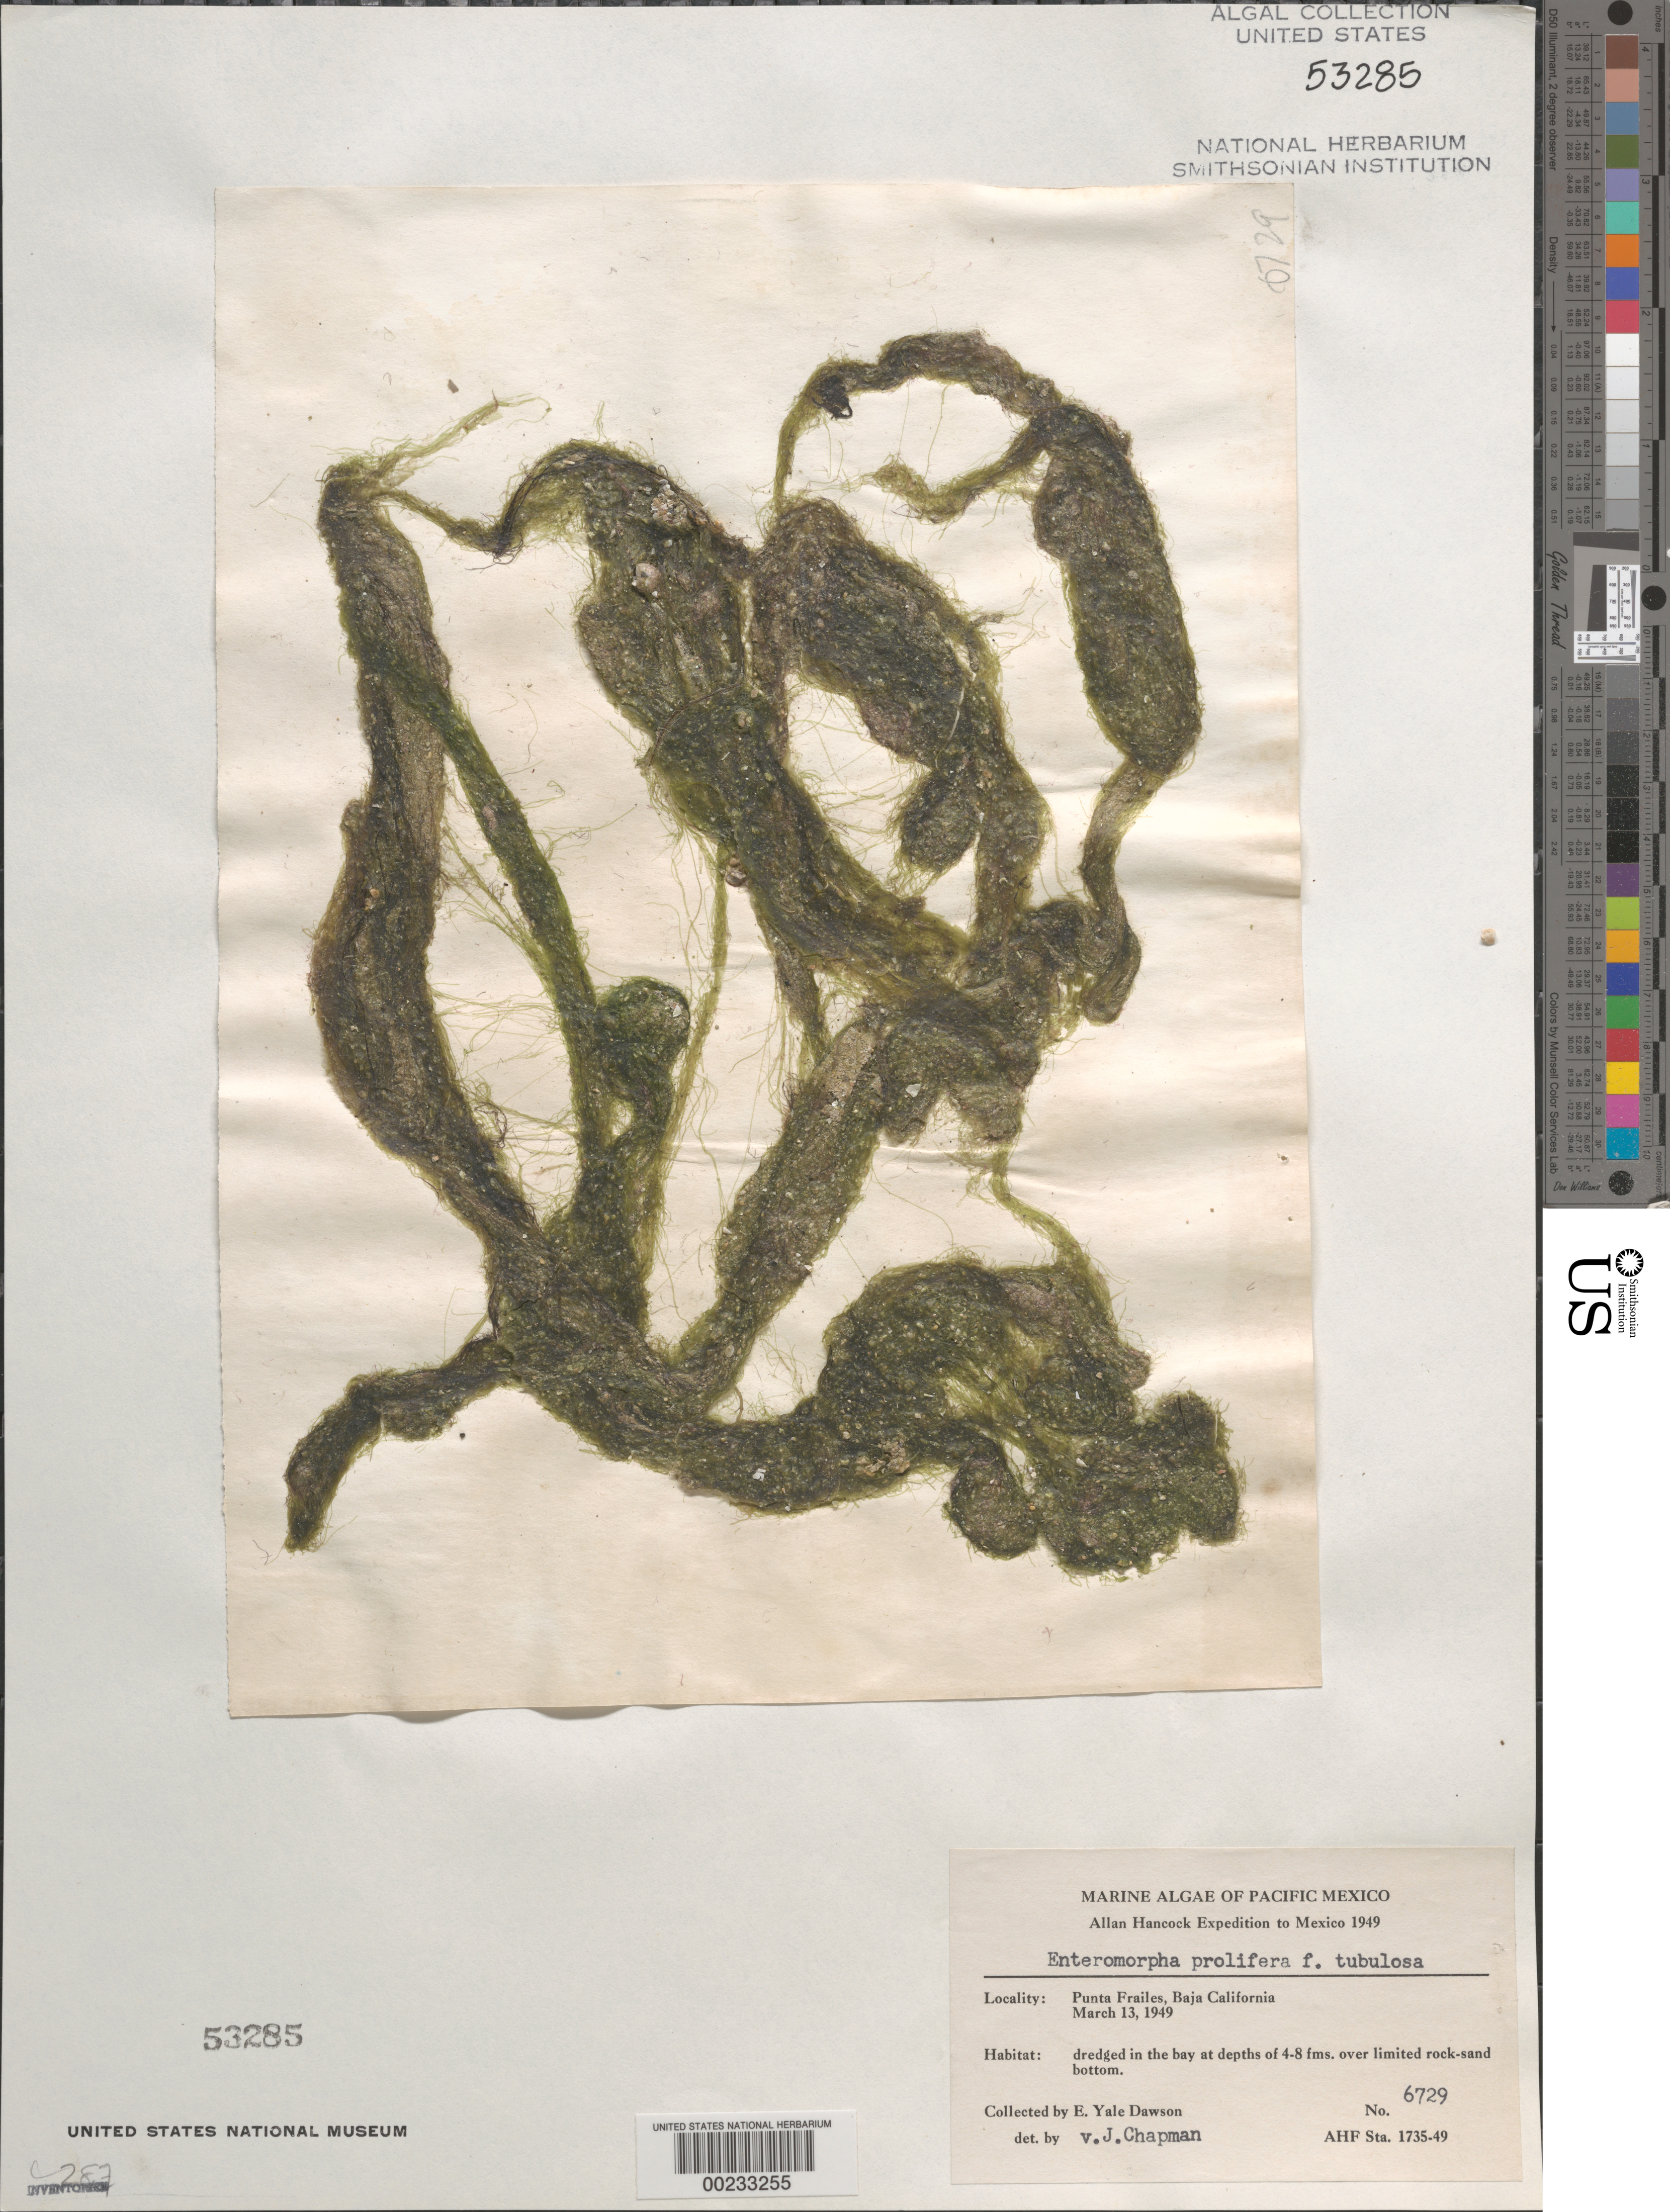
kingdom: Plantae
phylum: Chlorophyta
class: Ulvophyceae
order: Ulvales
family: Ulvaceae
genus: Ulva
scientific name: Ulva prolifera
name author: O.F. Müller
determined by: Algae name updating Project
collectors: E. Y. Dawson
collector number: EYD 6729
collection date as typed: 13 Mar 1949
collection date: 1949-03-13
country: Mexico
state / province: Baja California Sur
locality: Punta Frailes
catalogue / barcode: US 53285